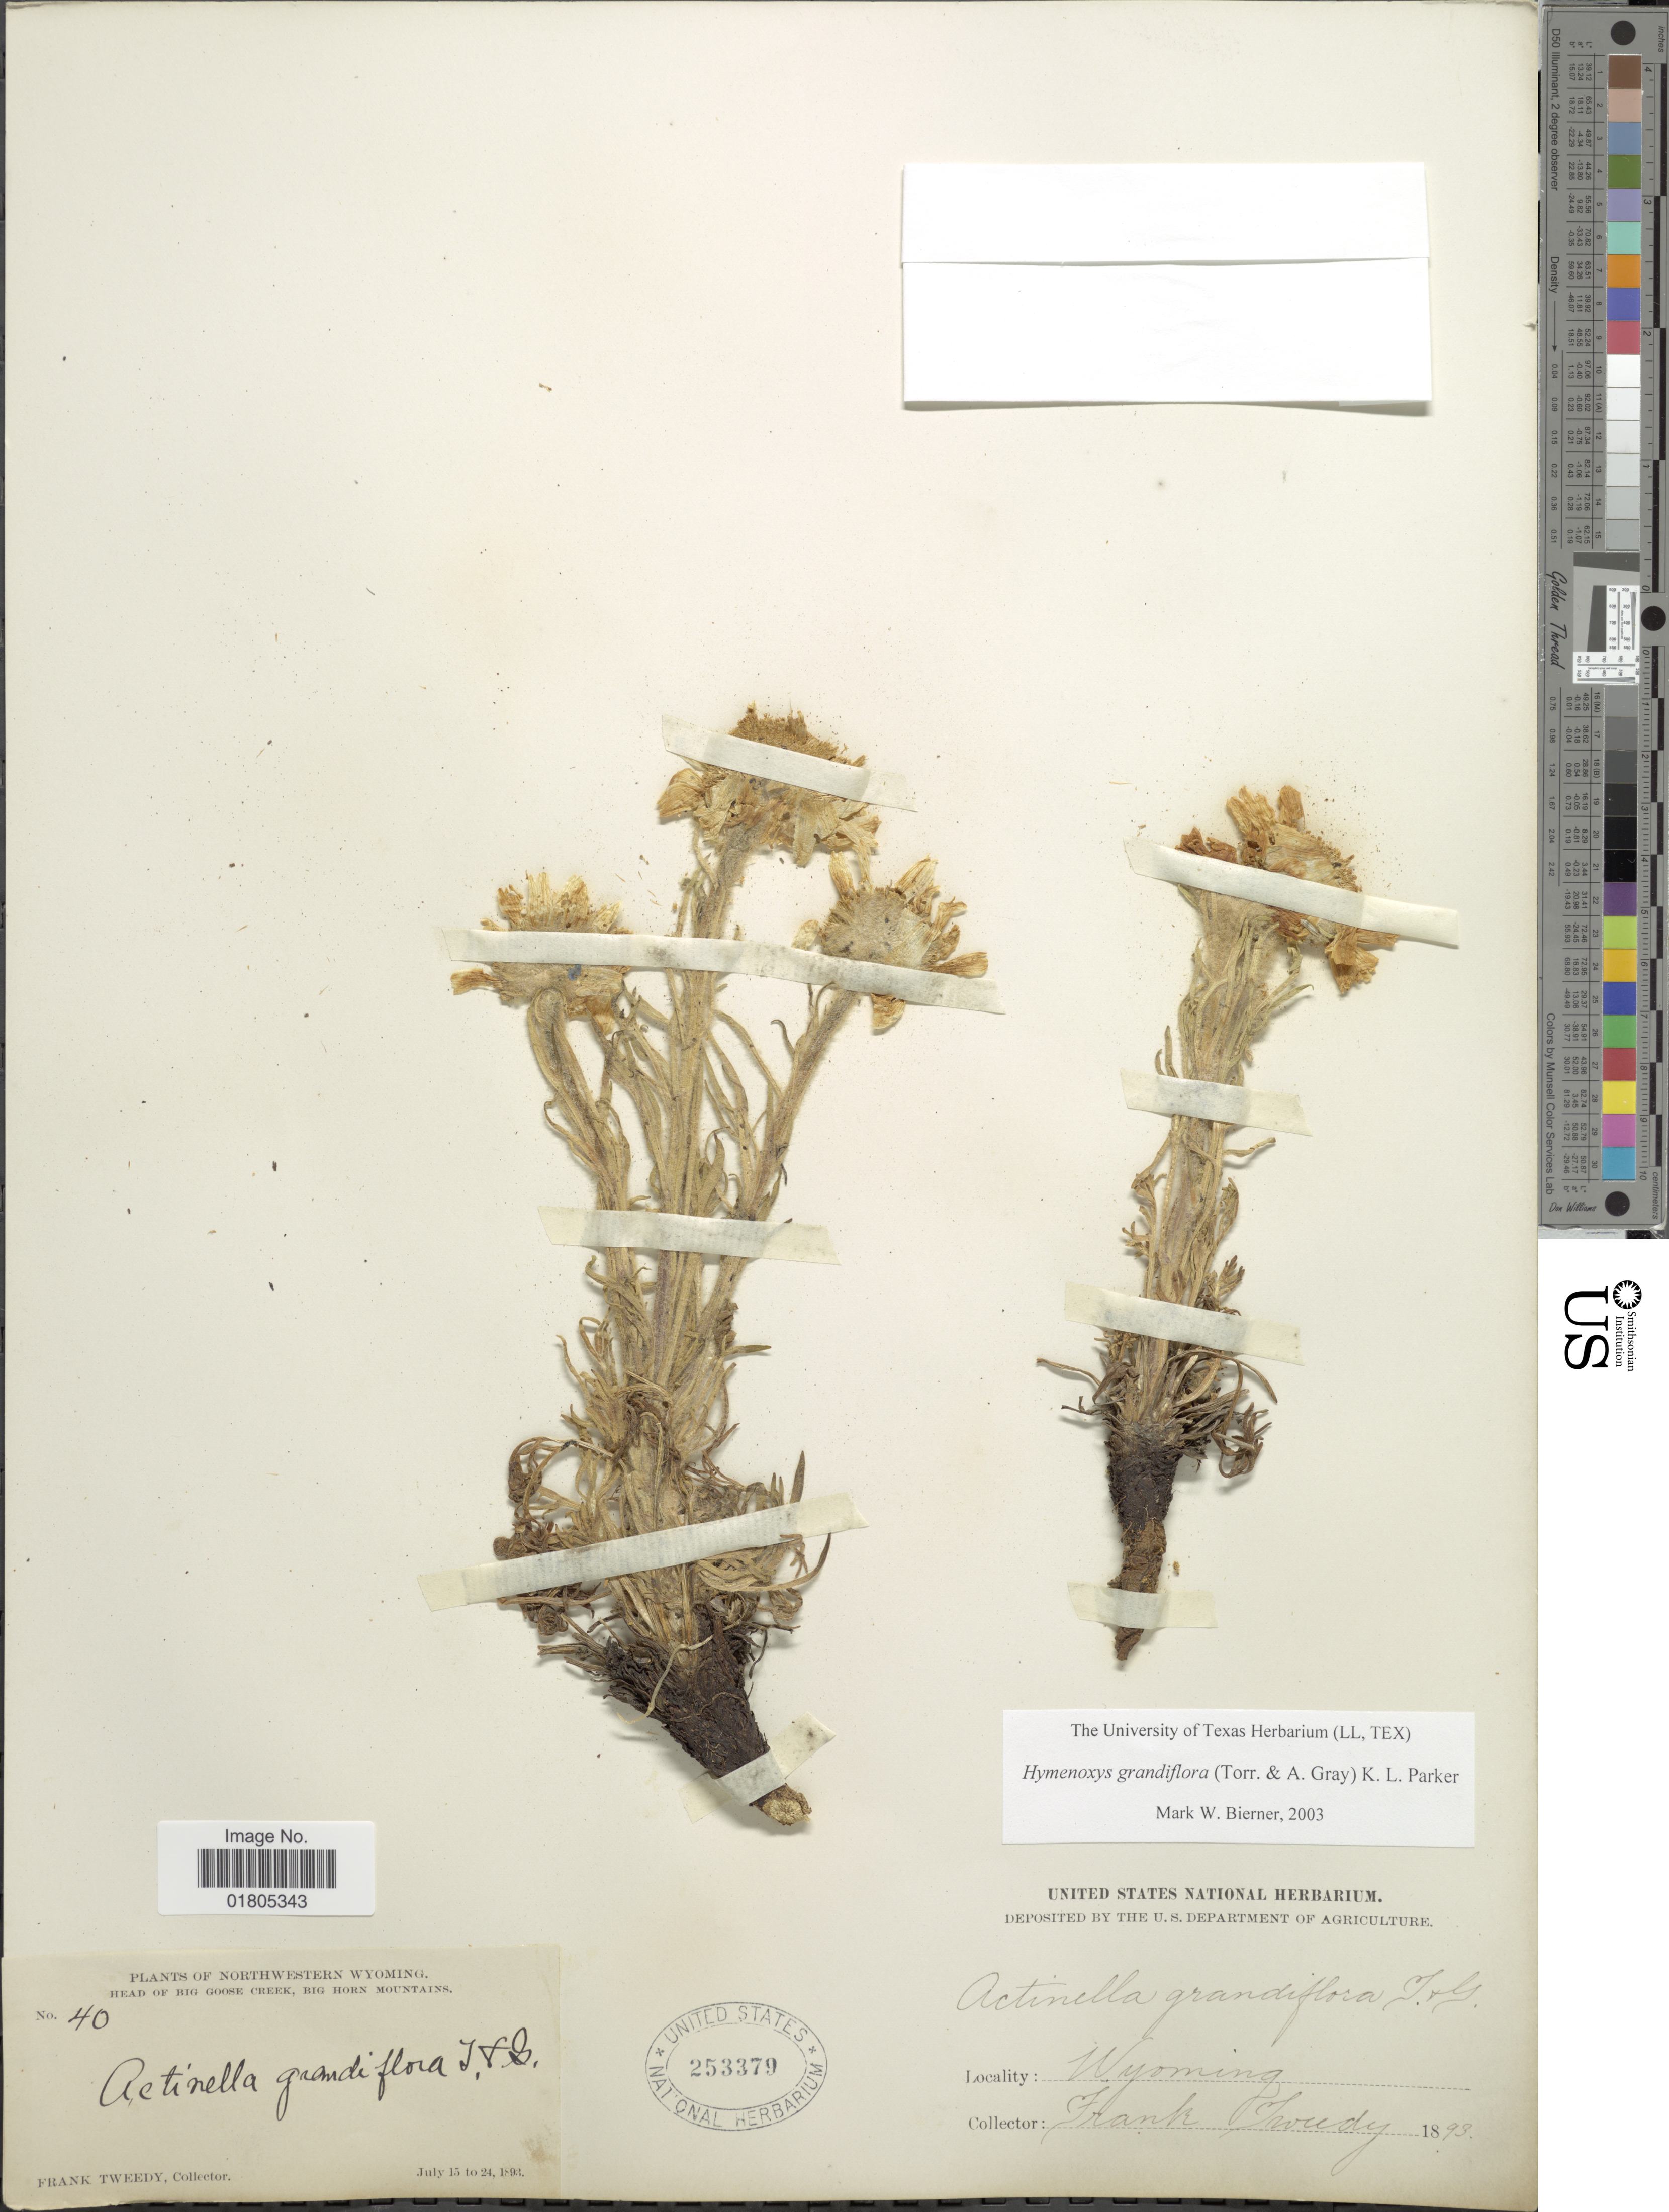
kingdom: Plantae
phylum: Tracheophyta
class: Magnoliopsida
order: Asterales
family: Asteraceae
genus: Actinea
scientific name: Actinea grandiflora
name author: (Torr. & A. Gray) Kuntze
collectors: F. Tweedy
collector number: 40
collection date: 1894-07-15/1894-07-24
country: United States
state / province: Wyoming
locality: Northwestern Wyoming. Head of Big Goose Creek, Big Horn Mountains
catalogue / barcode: US 253379